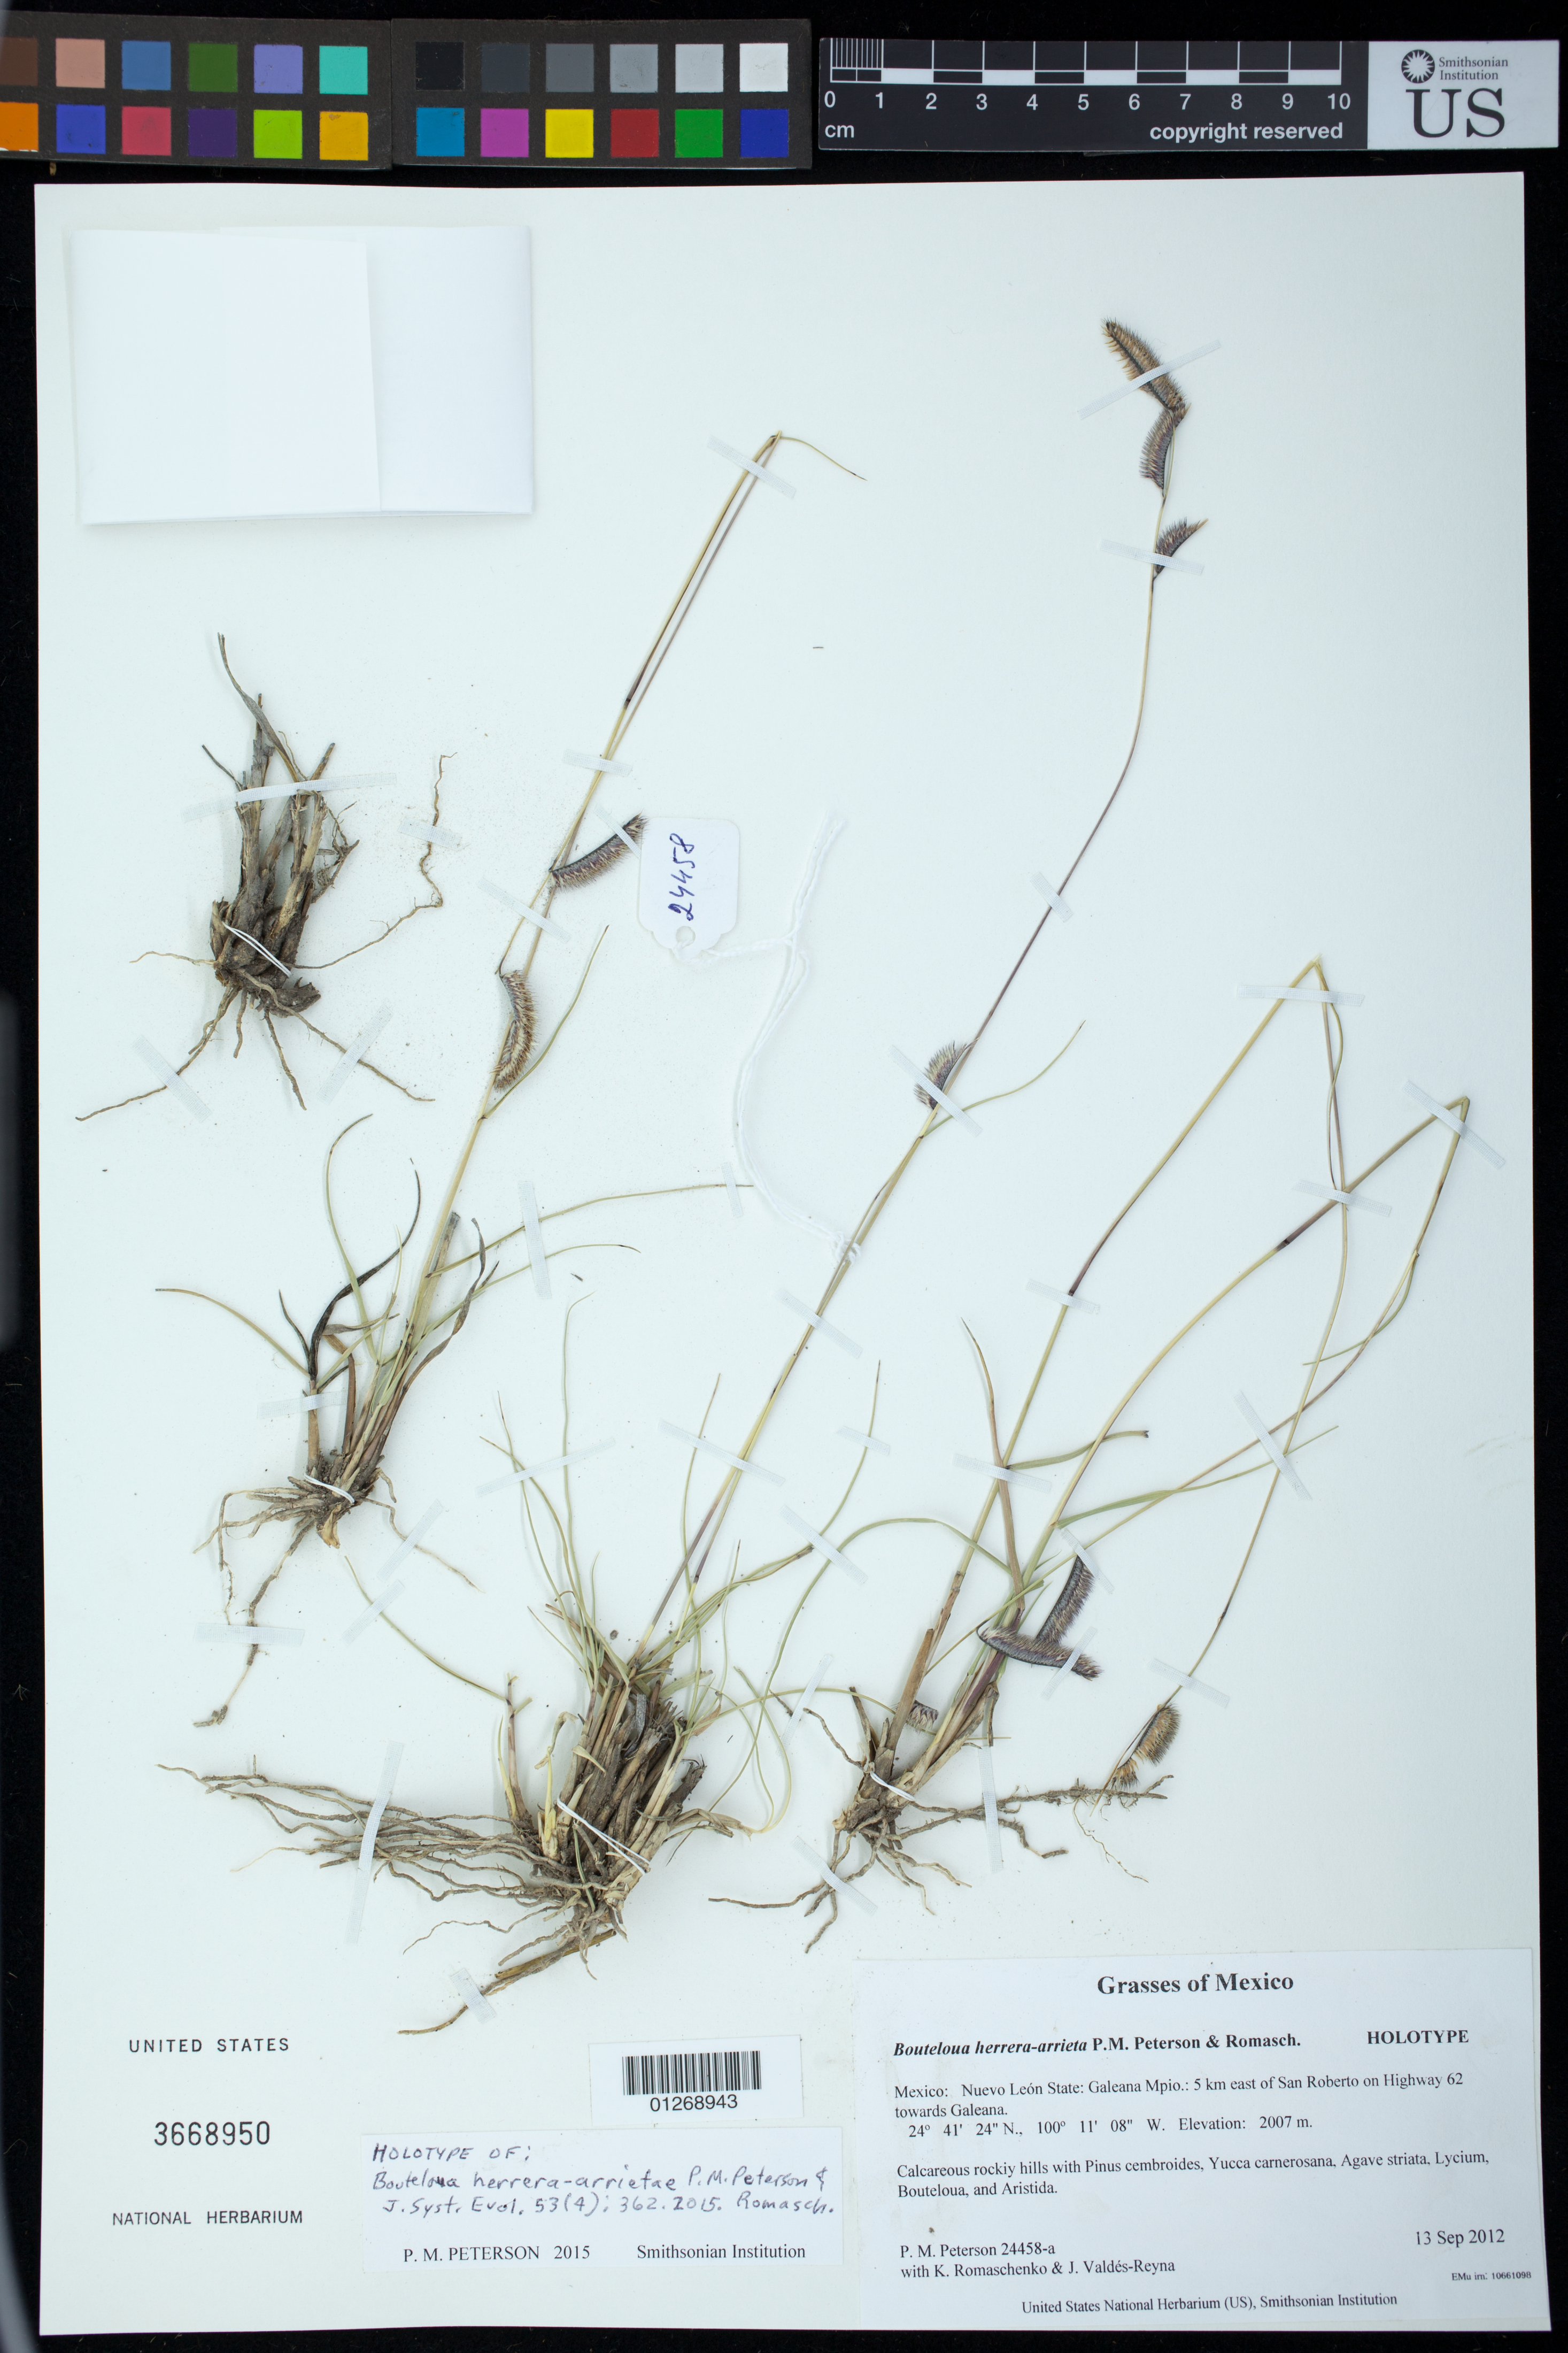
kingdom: Plantae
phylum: Tracheophyta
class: Liliopsida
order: Poales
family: Poaceae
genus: Bouteloua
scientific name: Bouteloua herrera-arrietae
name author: P.M. Peterson & Romasch.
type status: Holotype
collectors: P. M. Peterson, K. Romaschenko & J. Valdés-Reyna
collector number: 24458-a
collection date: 2012-09-13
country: Mexico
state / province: Nuevo León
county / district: Galeana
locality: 5 km east of San Roberto on Highway 62 towards Galeana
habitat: Calcareous rockiy hills with Pinus cembroides, Yucca carnerosana, Agave striata, Lycium, Bouteloua, and Aristida.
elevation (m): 2007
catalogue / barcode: US 3668950